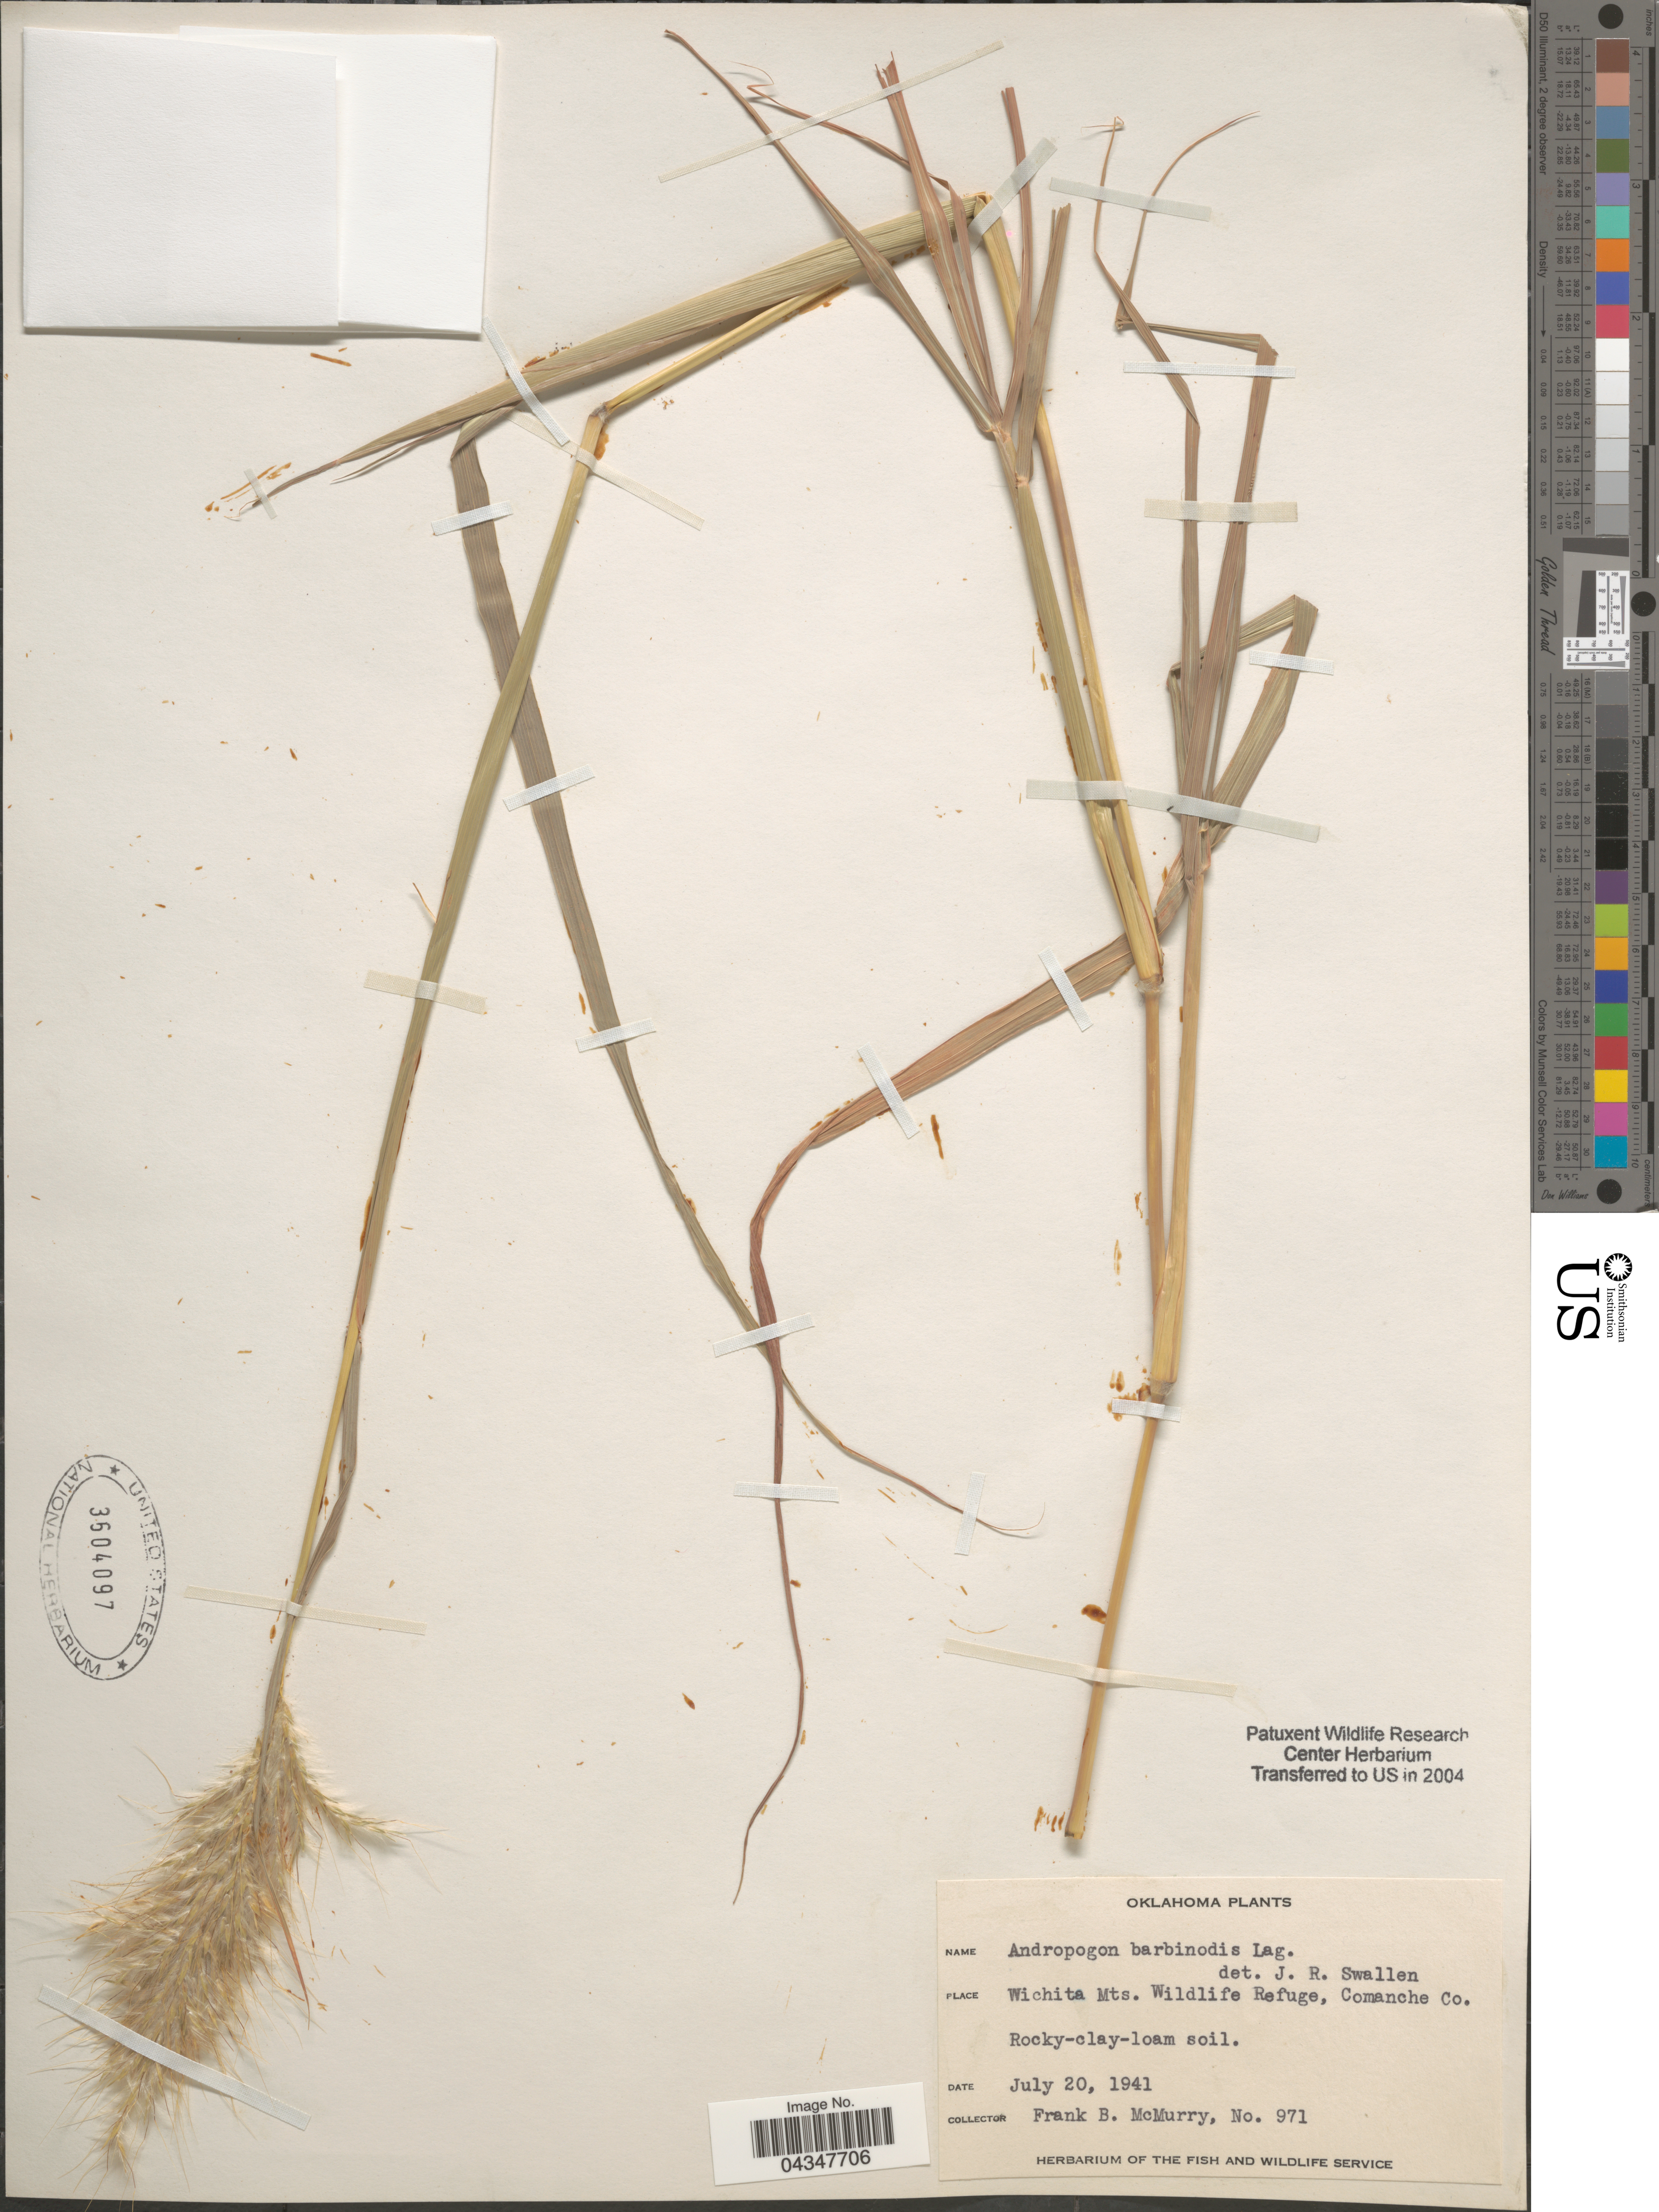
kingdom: Plantae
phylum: Tracheophyta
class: Liliopsida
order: Poales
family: Poaceae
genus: Bothriochloa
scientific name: Bothriochloa barbinodis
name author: (Lag.) Herter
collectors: F. B. McMurry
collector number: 971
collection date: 1941-07-20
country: United States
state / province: Oklahoma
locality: Wichita Mts. Wildlife Refuge, Comanche Co.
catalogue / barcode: US 3604097